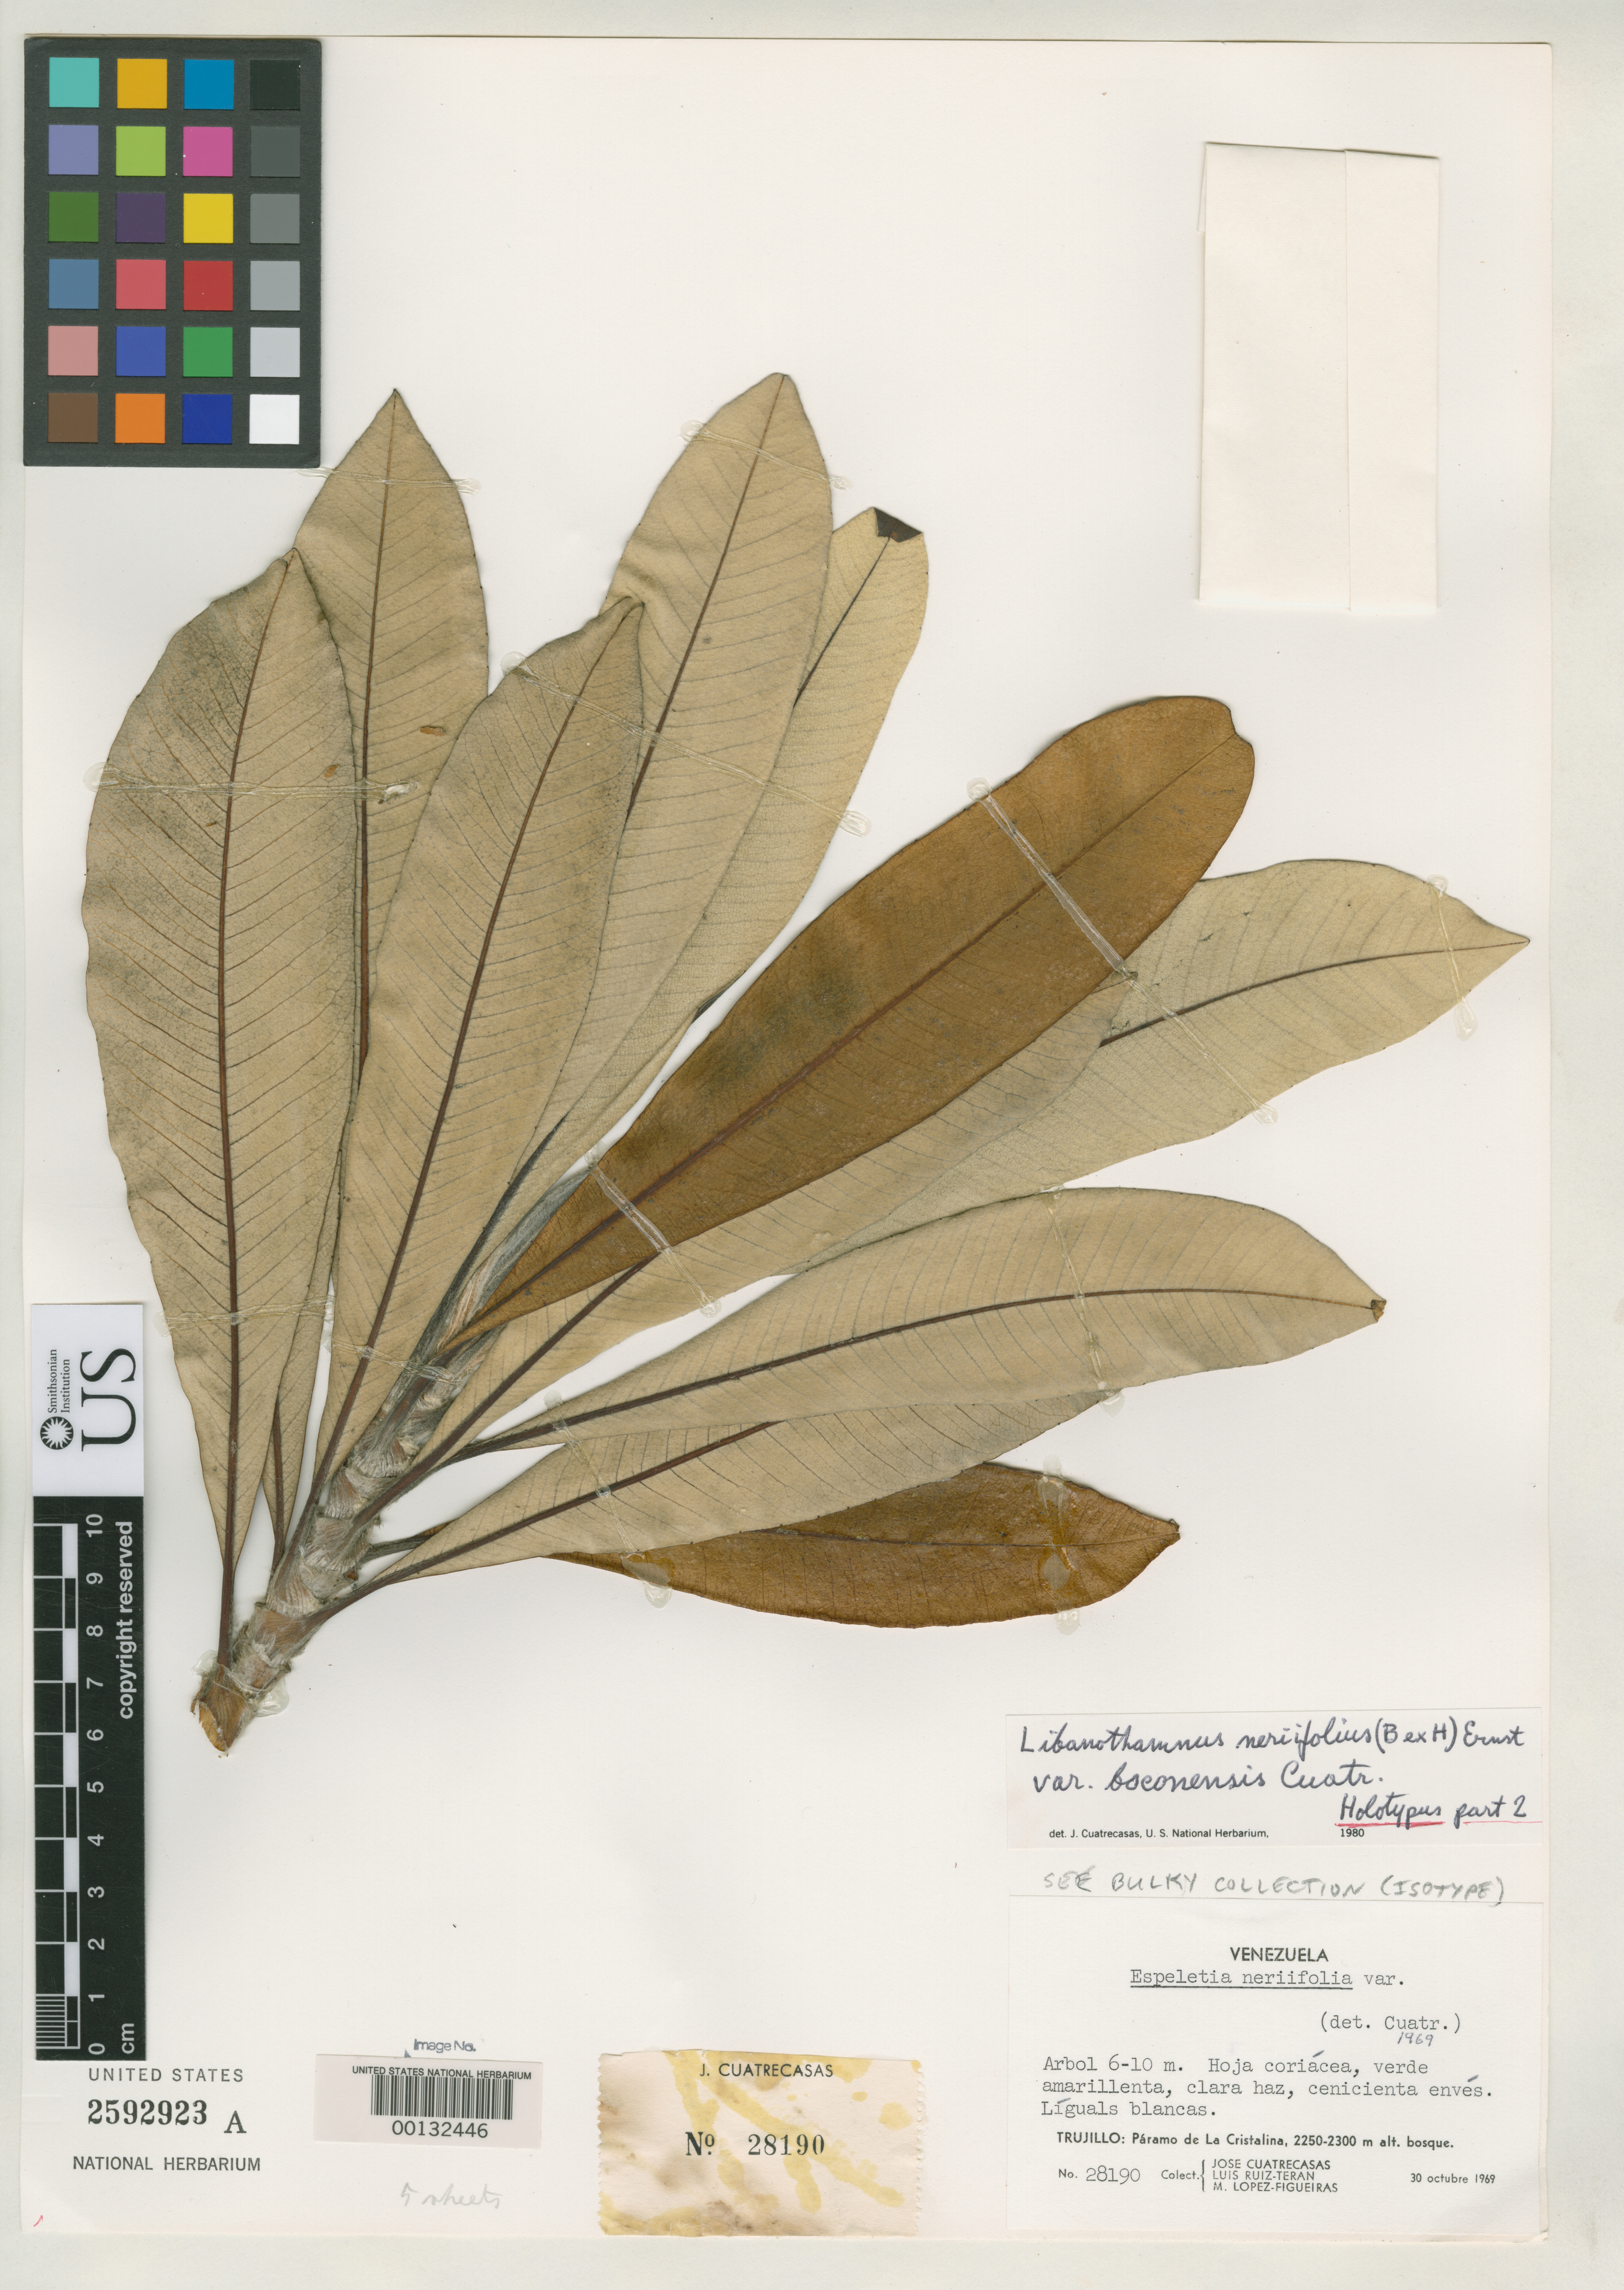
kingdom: Plantae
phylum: Tracheophyta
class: Magnoliopsida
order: Asterales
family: Asteraceae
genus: Libanothamnus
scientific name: Libanothamnus neriifolius var. boconensis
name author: Cuatrec.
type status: Holotype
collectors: J. Cuatrecasas, L. E. Ruíz-Terán & M. López Figueiras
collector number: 28190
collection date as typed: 30 Oct 1969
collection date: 1969-10-30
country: Venezuela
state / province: Trujillo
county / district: Bocono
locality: Páramo de La Cristalina.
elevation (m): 2250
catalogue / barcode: US 2592923A